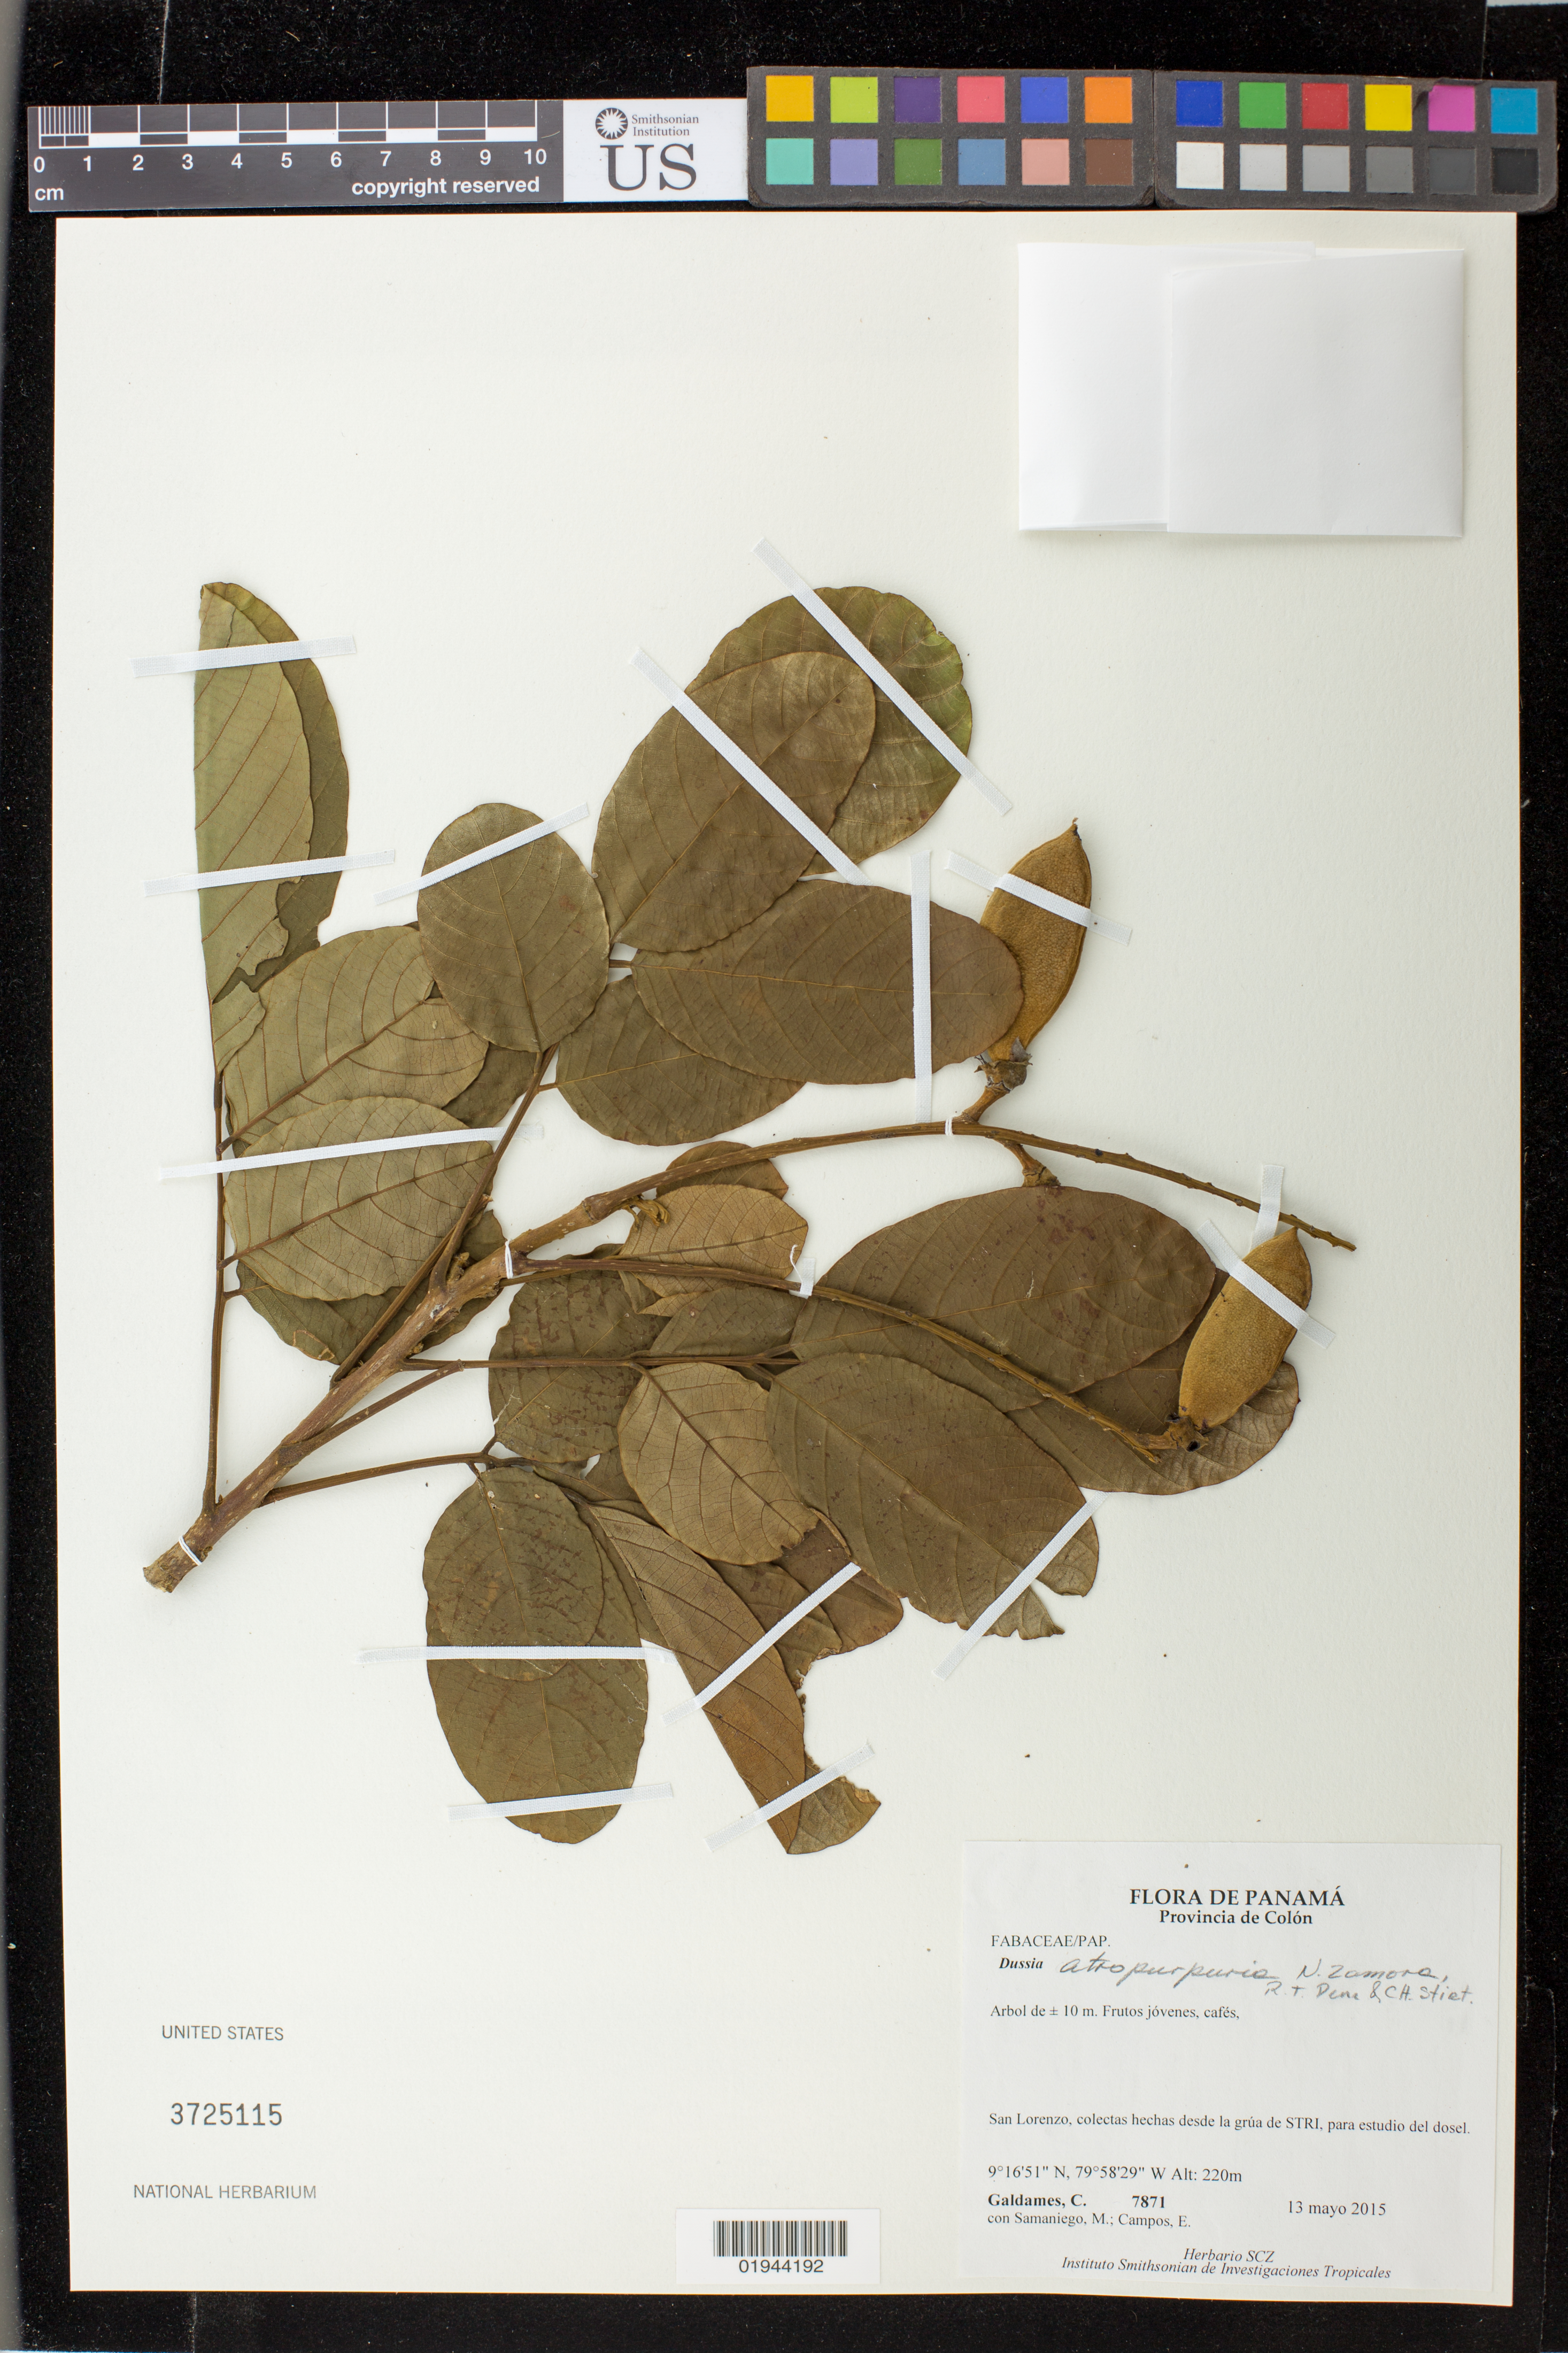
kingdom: Plantae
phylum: Tracheophyta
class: Magnoliopsida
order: Fabales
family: Fabaceae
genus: Dussia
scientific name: Dussia atropurpurea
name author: N. Zamora et al.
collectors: C. Galdames, M. Samaniego & E. Campos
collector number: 7871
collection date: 2015-05-13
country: Panama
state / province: Colón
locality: San Lorenzo, colectas hechas desde la grua de STRI, para estudio del dosel.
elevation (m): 220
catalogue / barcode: US 3725115